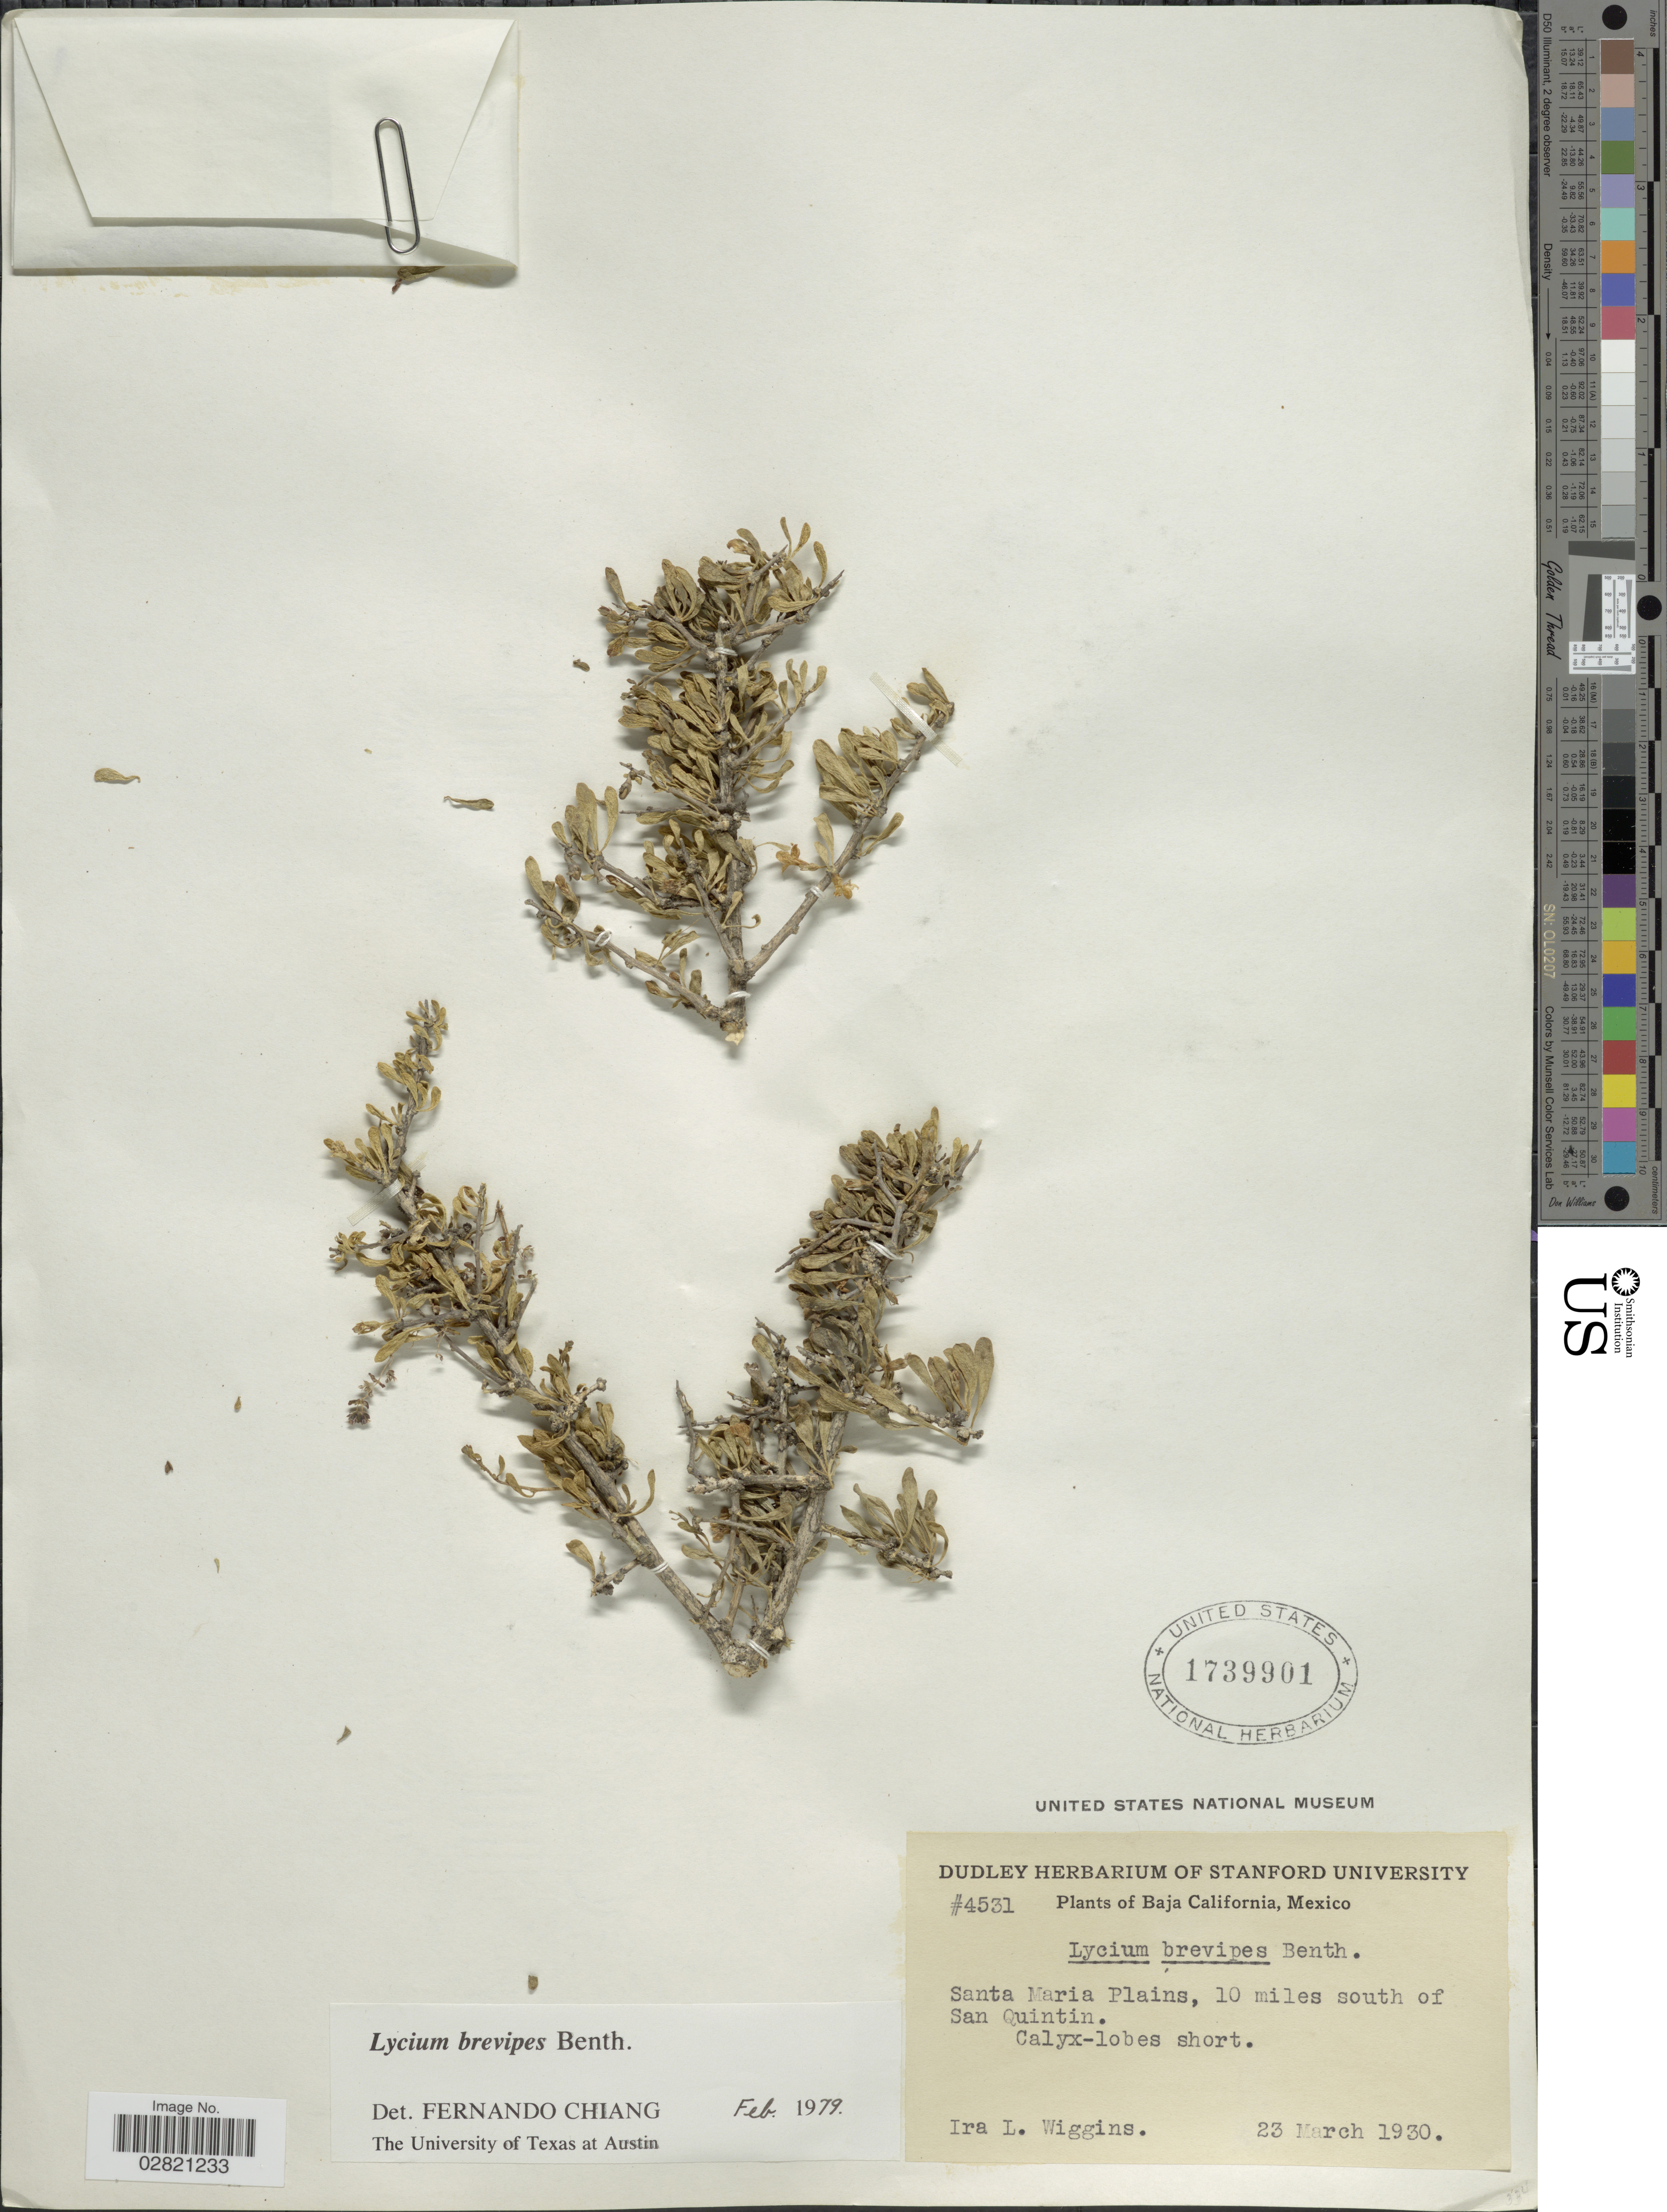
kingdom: Plantae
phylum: Tracheophyta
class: Magnoliopsida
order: Solanales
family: Solanaceae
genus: Lycium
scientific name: Lycium brevipes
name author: Benth.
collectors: I. L. Wiggins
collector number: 4531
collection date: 1930-03-23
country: Mexico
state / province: Baja California Norte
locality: Santa Maria Plains, 10 miles south of San Quintin.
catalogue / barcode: US 1739901